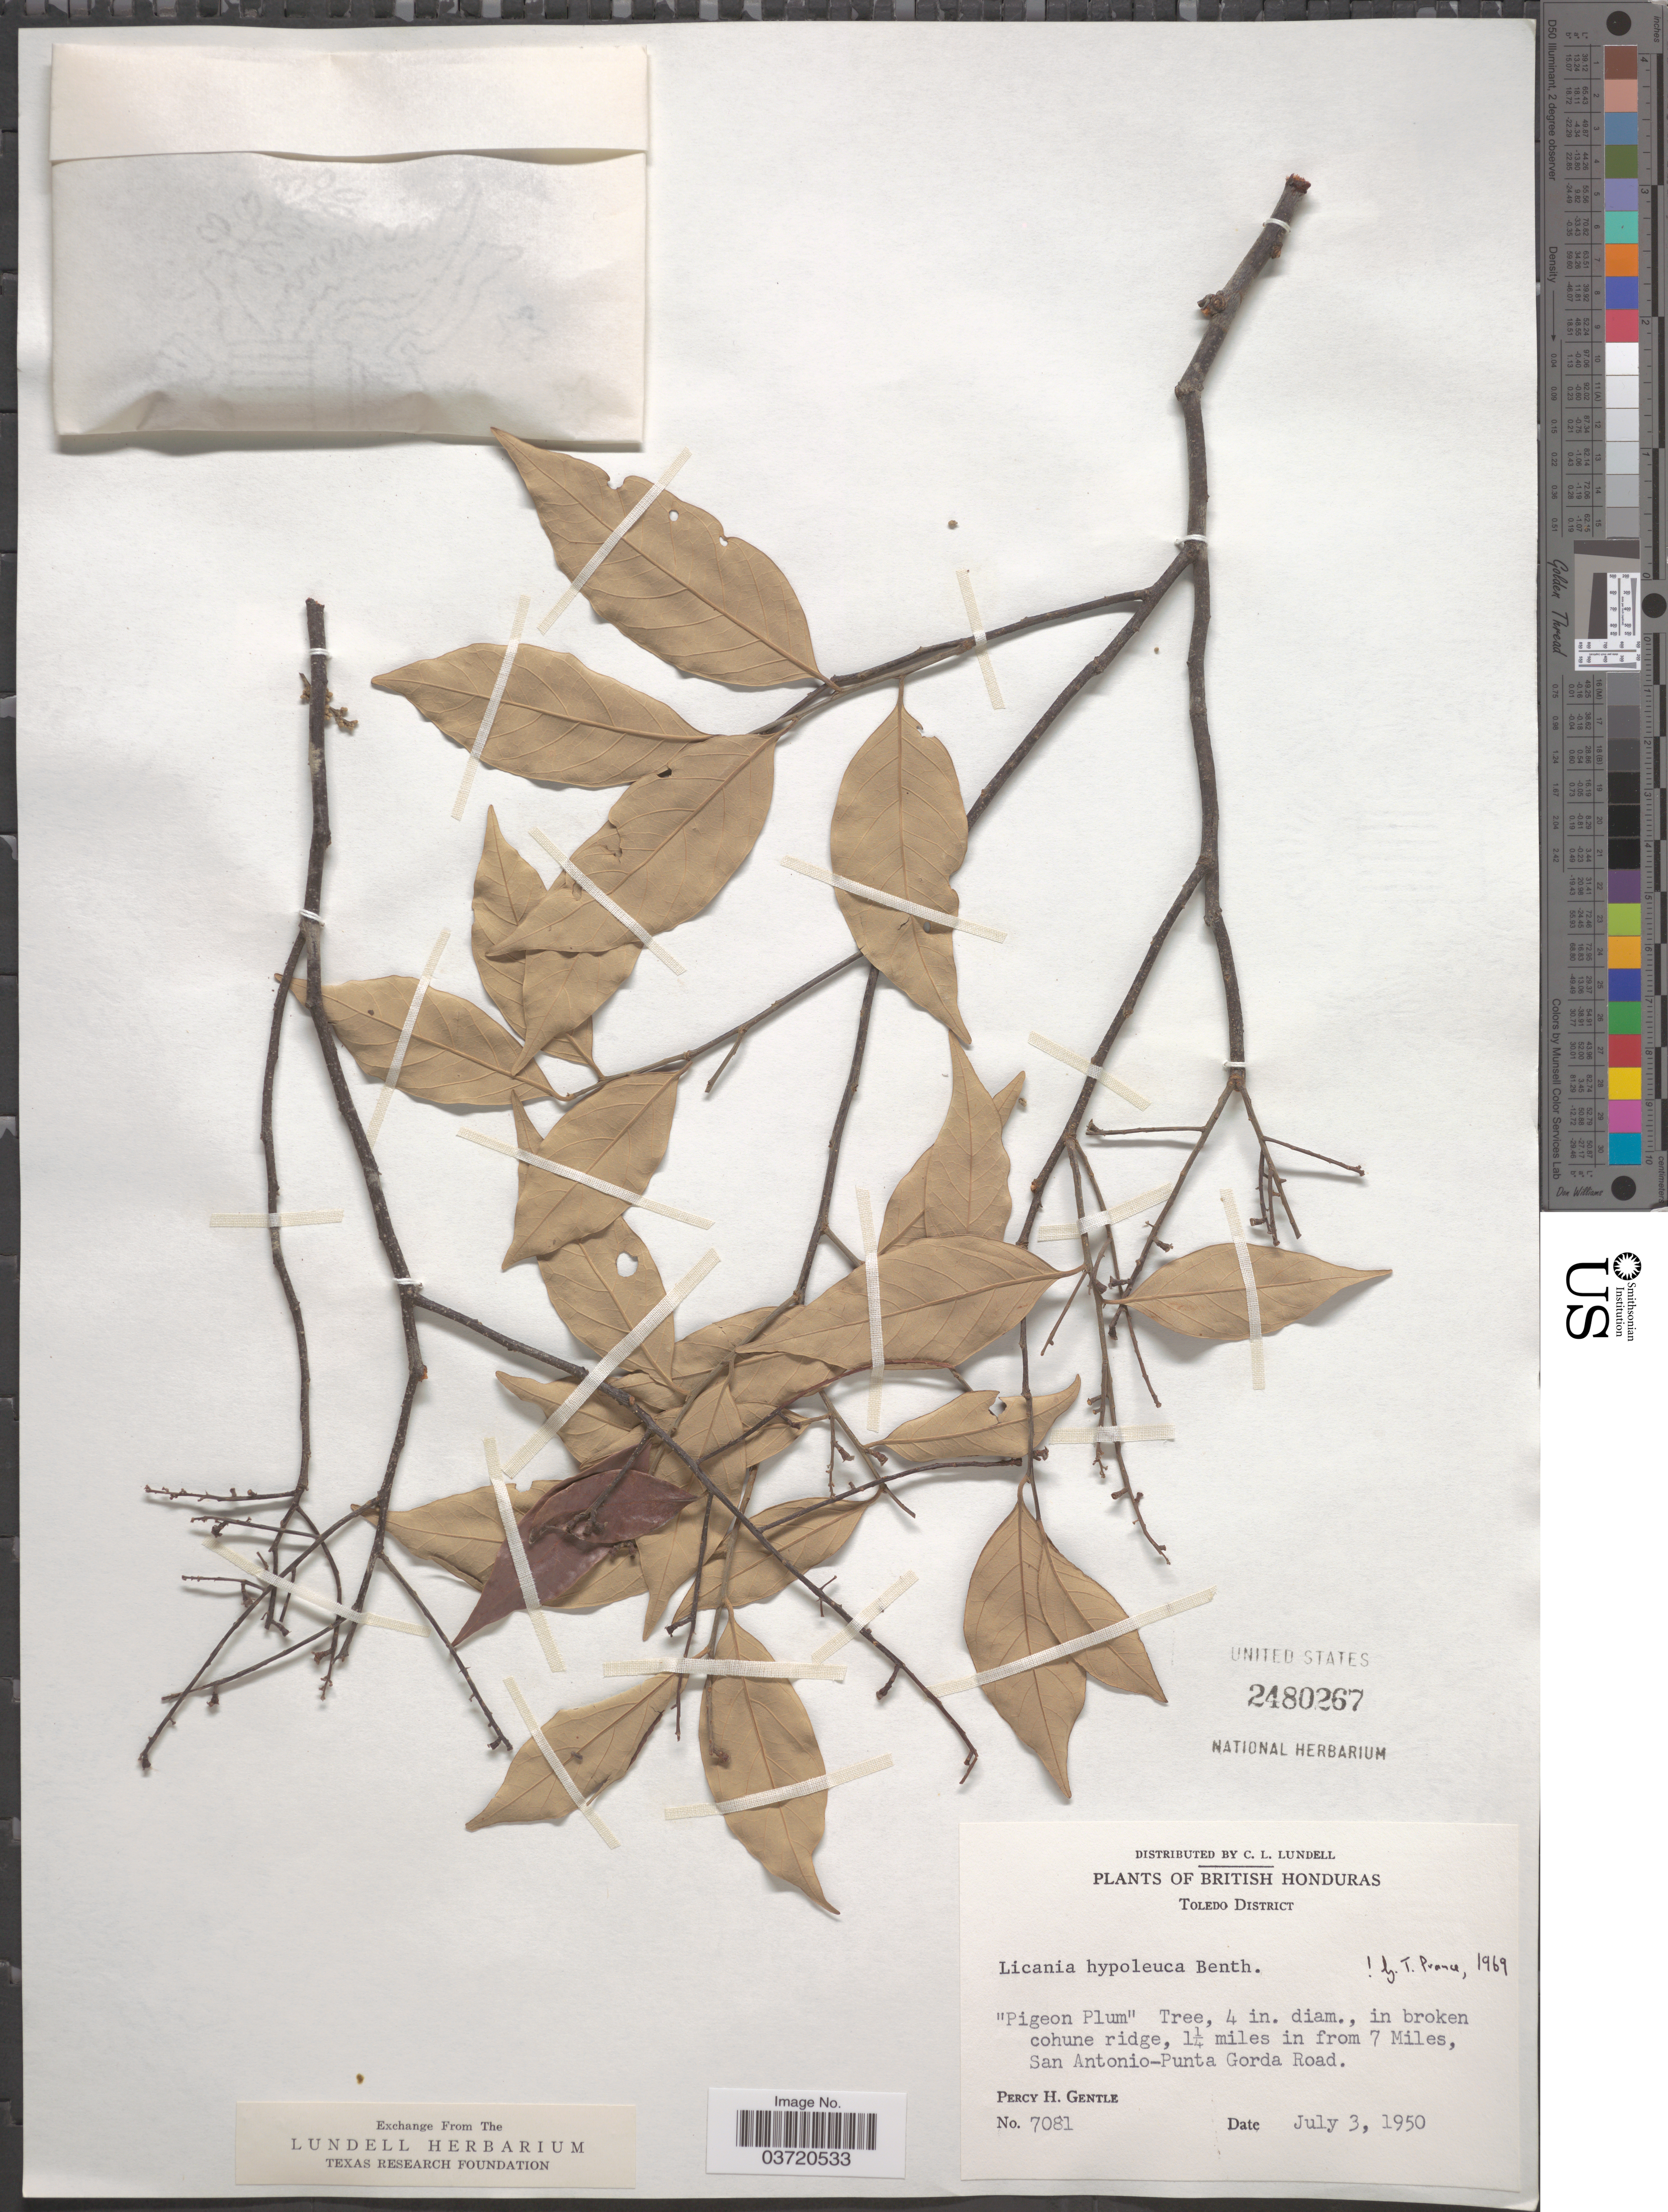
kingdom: Plantae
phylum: Tracheophyta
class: Magnoliopsida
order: Malpighiales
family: Chrysobalanaceae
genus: Licania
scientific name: Licania hypoleuca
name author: Benth.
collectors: P. H. Gentle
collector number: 7081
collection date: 1950-07-03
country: Belize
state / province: Toledo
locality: British Honduras. Toledo District. In broken cohune ridge, 1¼ miles in from 7 Miles, San Antonio-Punta Gorda Road.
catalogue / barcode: US 2480267